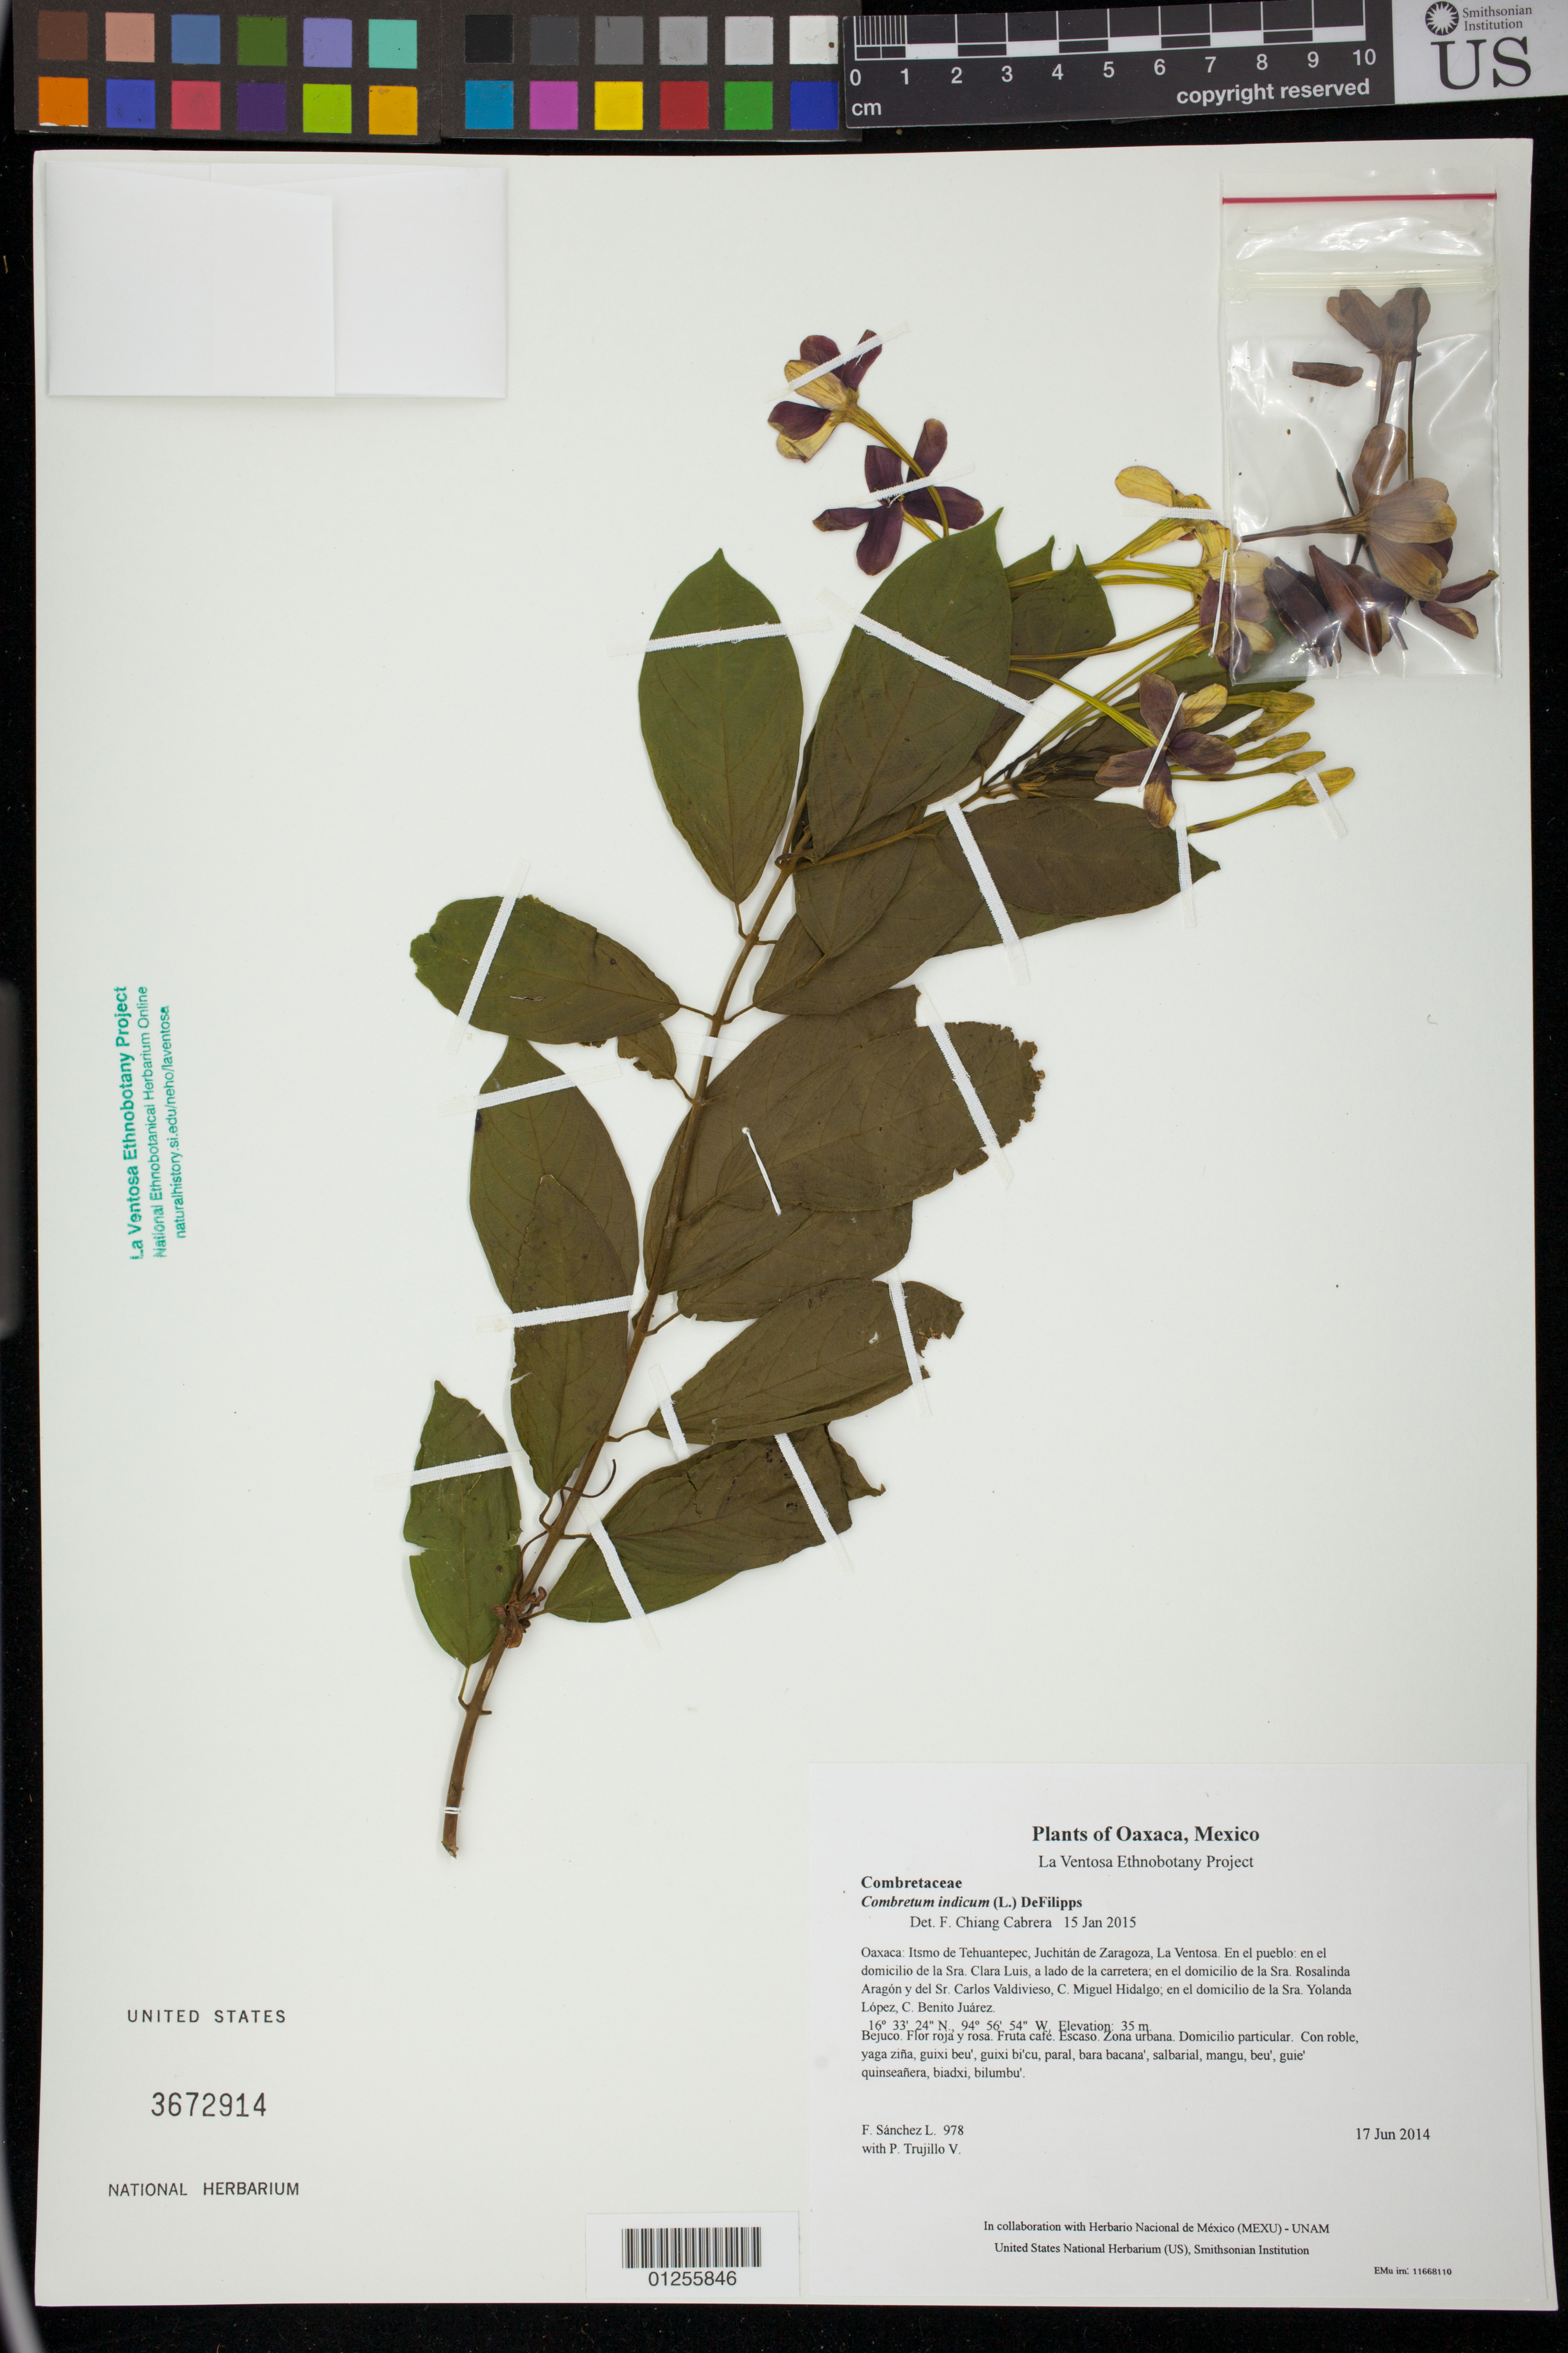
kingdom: Plantae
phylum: Tracheophyta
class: Magnoliopsida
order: Myrtales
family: Combretaceae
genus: Combretum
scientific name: Combretum indicum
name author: (L.) DeFilipps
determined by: Chiang Cabrera, F.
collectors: F. Sánchez L. & P. Trujillo V.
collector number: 978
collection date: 2014-06-17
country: Mexico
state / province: Oaxaca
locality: Itsmo de Tehuantepec, Juchitán de Zaragoza, La Ventosa. En el pueblo: en el domicilio de la Sra. Clara Luis, a lado de la carretera; en el domicilio de la Sra. Rosalinda Aragón y del Sr. Carlos Valdivieso, C. Miguel Hidalgo; en el domicilio de la Sra. Yolanda López, C. Benito Juárez.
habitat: Zona urbana. Domicilio particular.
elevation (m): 35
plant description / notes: JEBOT, MEXU, SERO, US; Luba'. Guie' naxiña' ne rosa. Cuaananaxhi namuu. Huaxie'.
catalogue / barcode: US 3672914